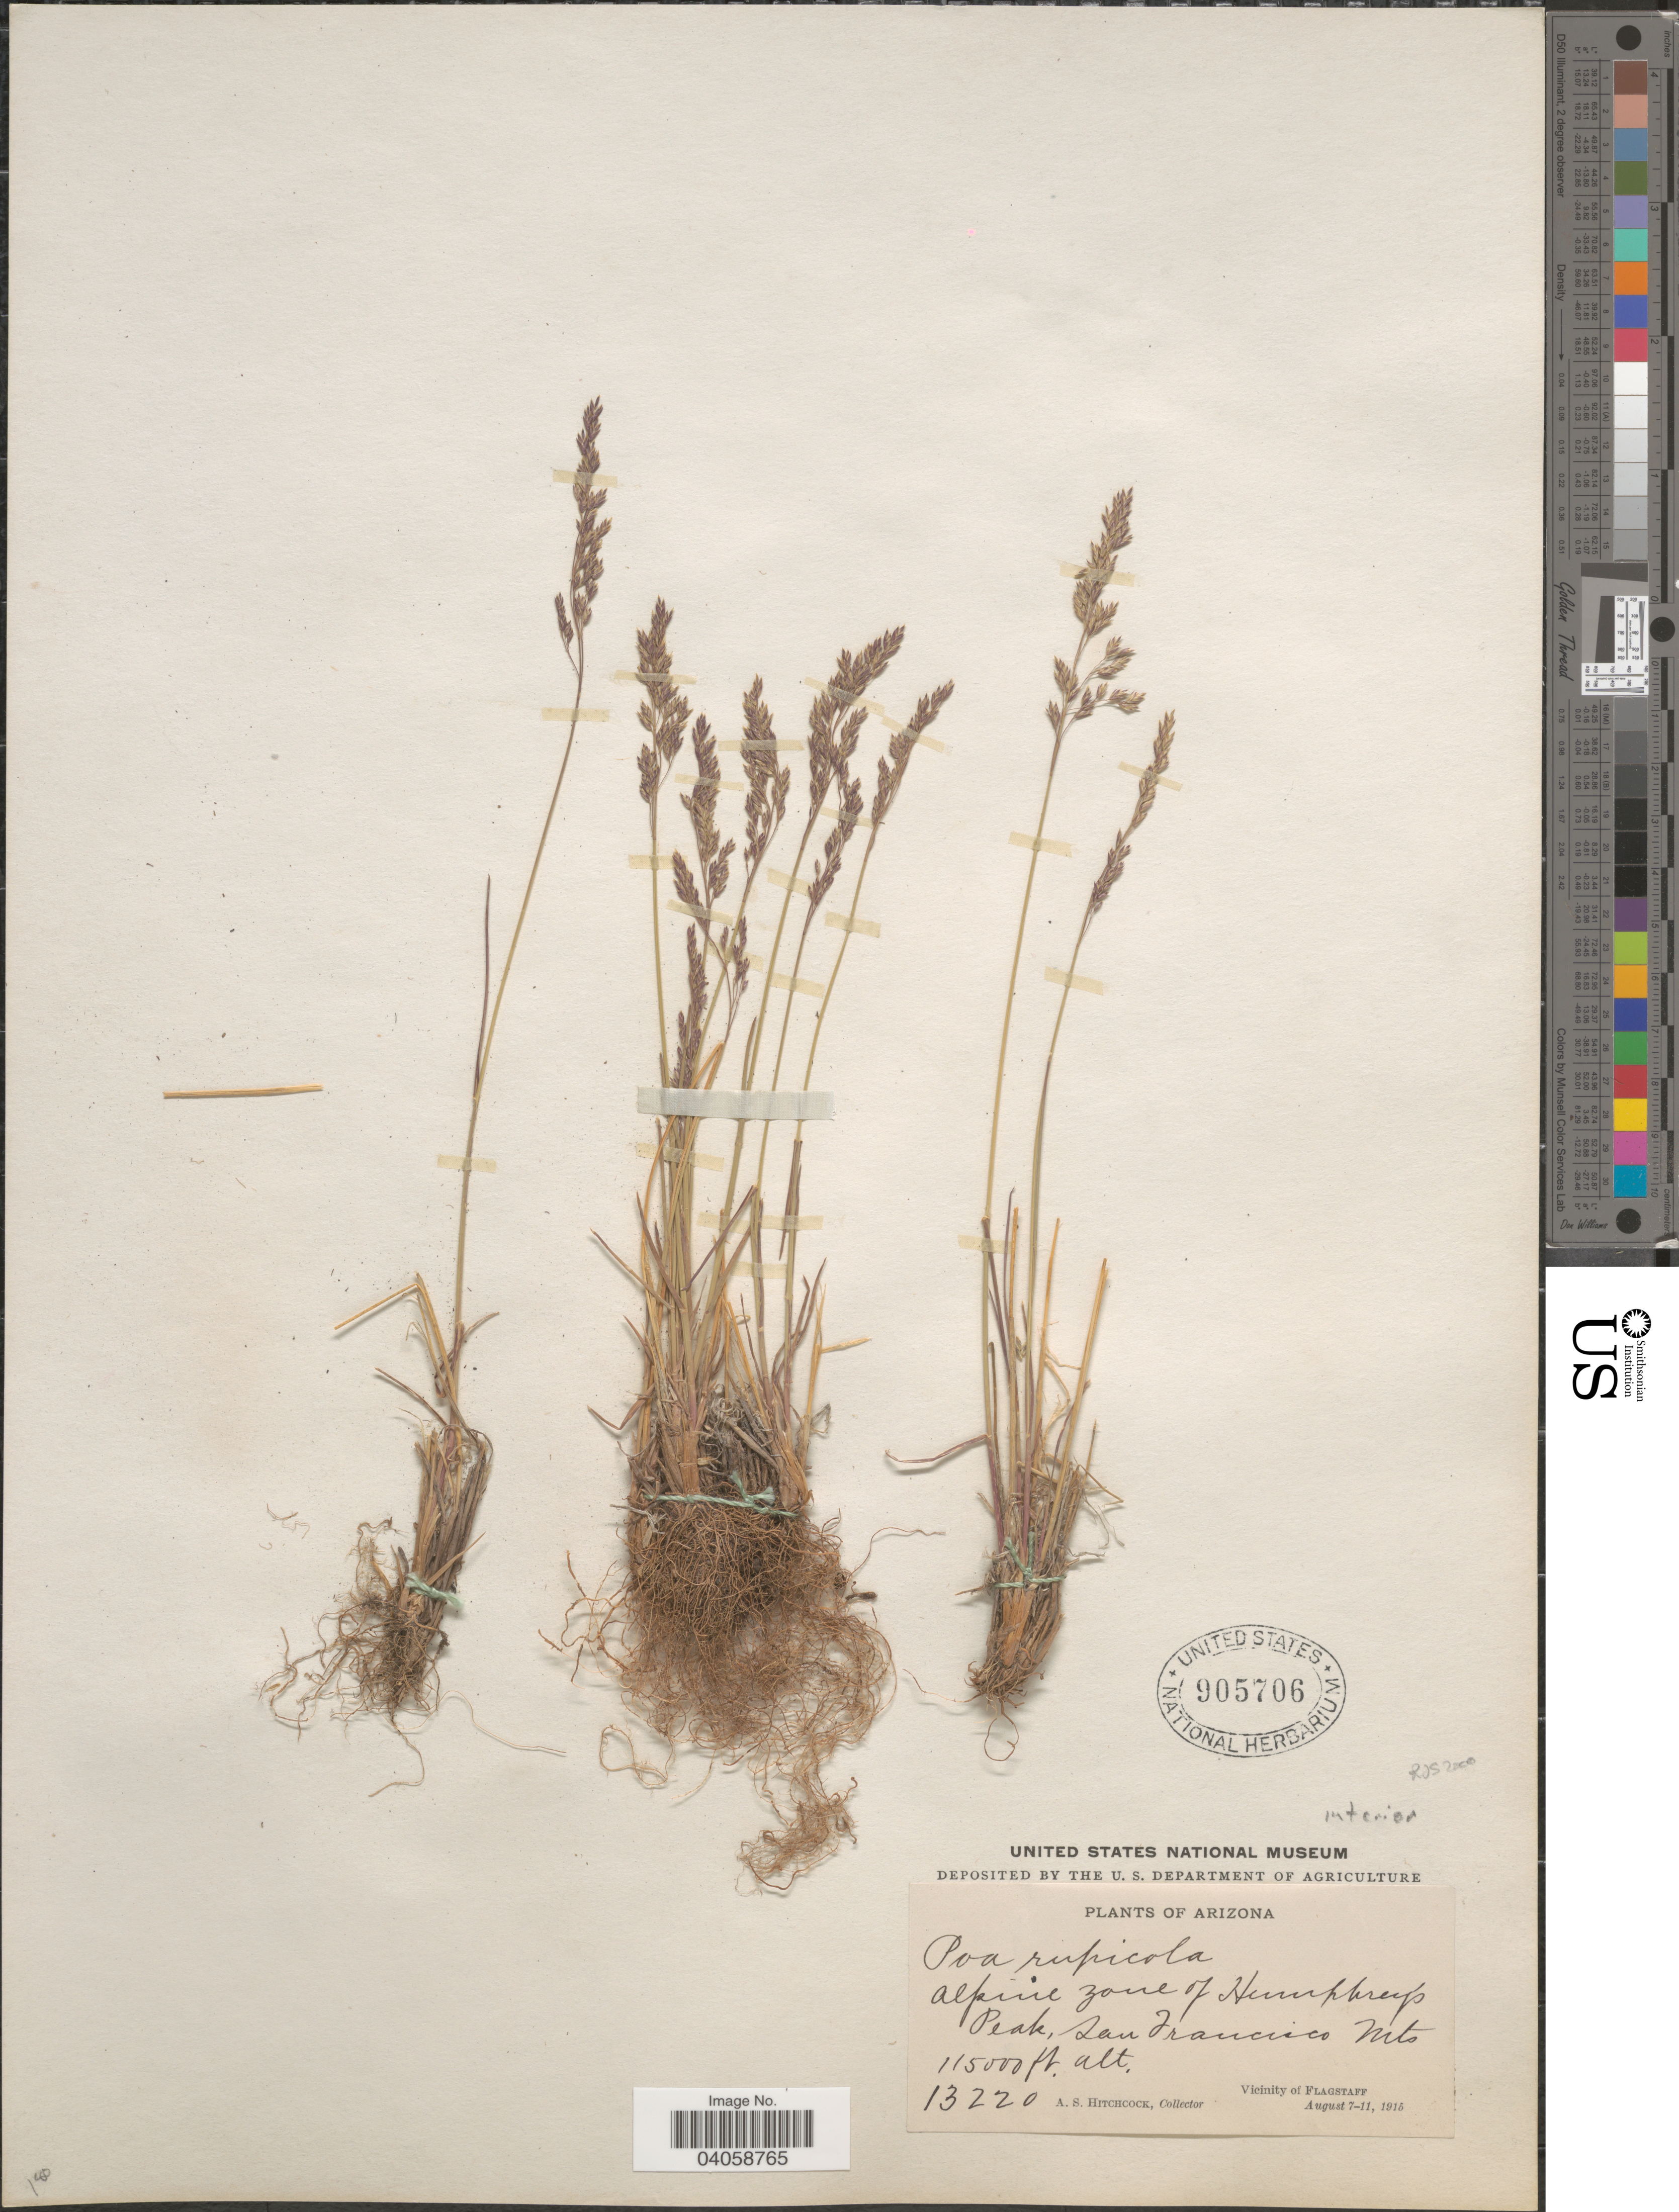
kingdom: Plantae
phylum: Tracheophyta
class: Liliopsida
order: Poales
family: Poaceae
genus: Poa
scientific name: Poa glauca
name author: Vahl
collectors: A. S. Hitchcock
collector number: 13220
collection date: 1915-08-07/1915-08-11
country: United States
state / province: Arizona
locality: Alpine zone of Humphrey's Peak, San Francisco Mts. Vicinity of Flagstaff.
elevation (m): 35052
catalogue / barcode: US 905706